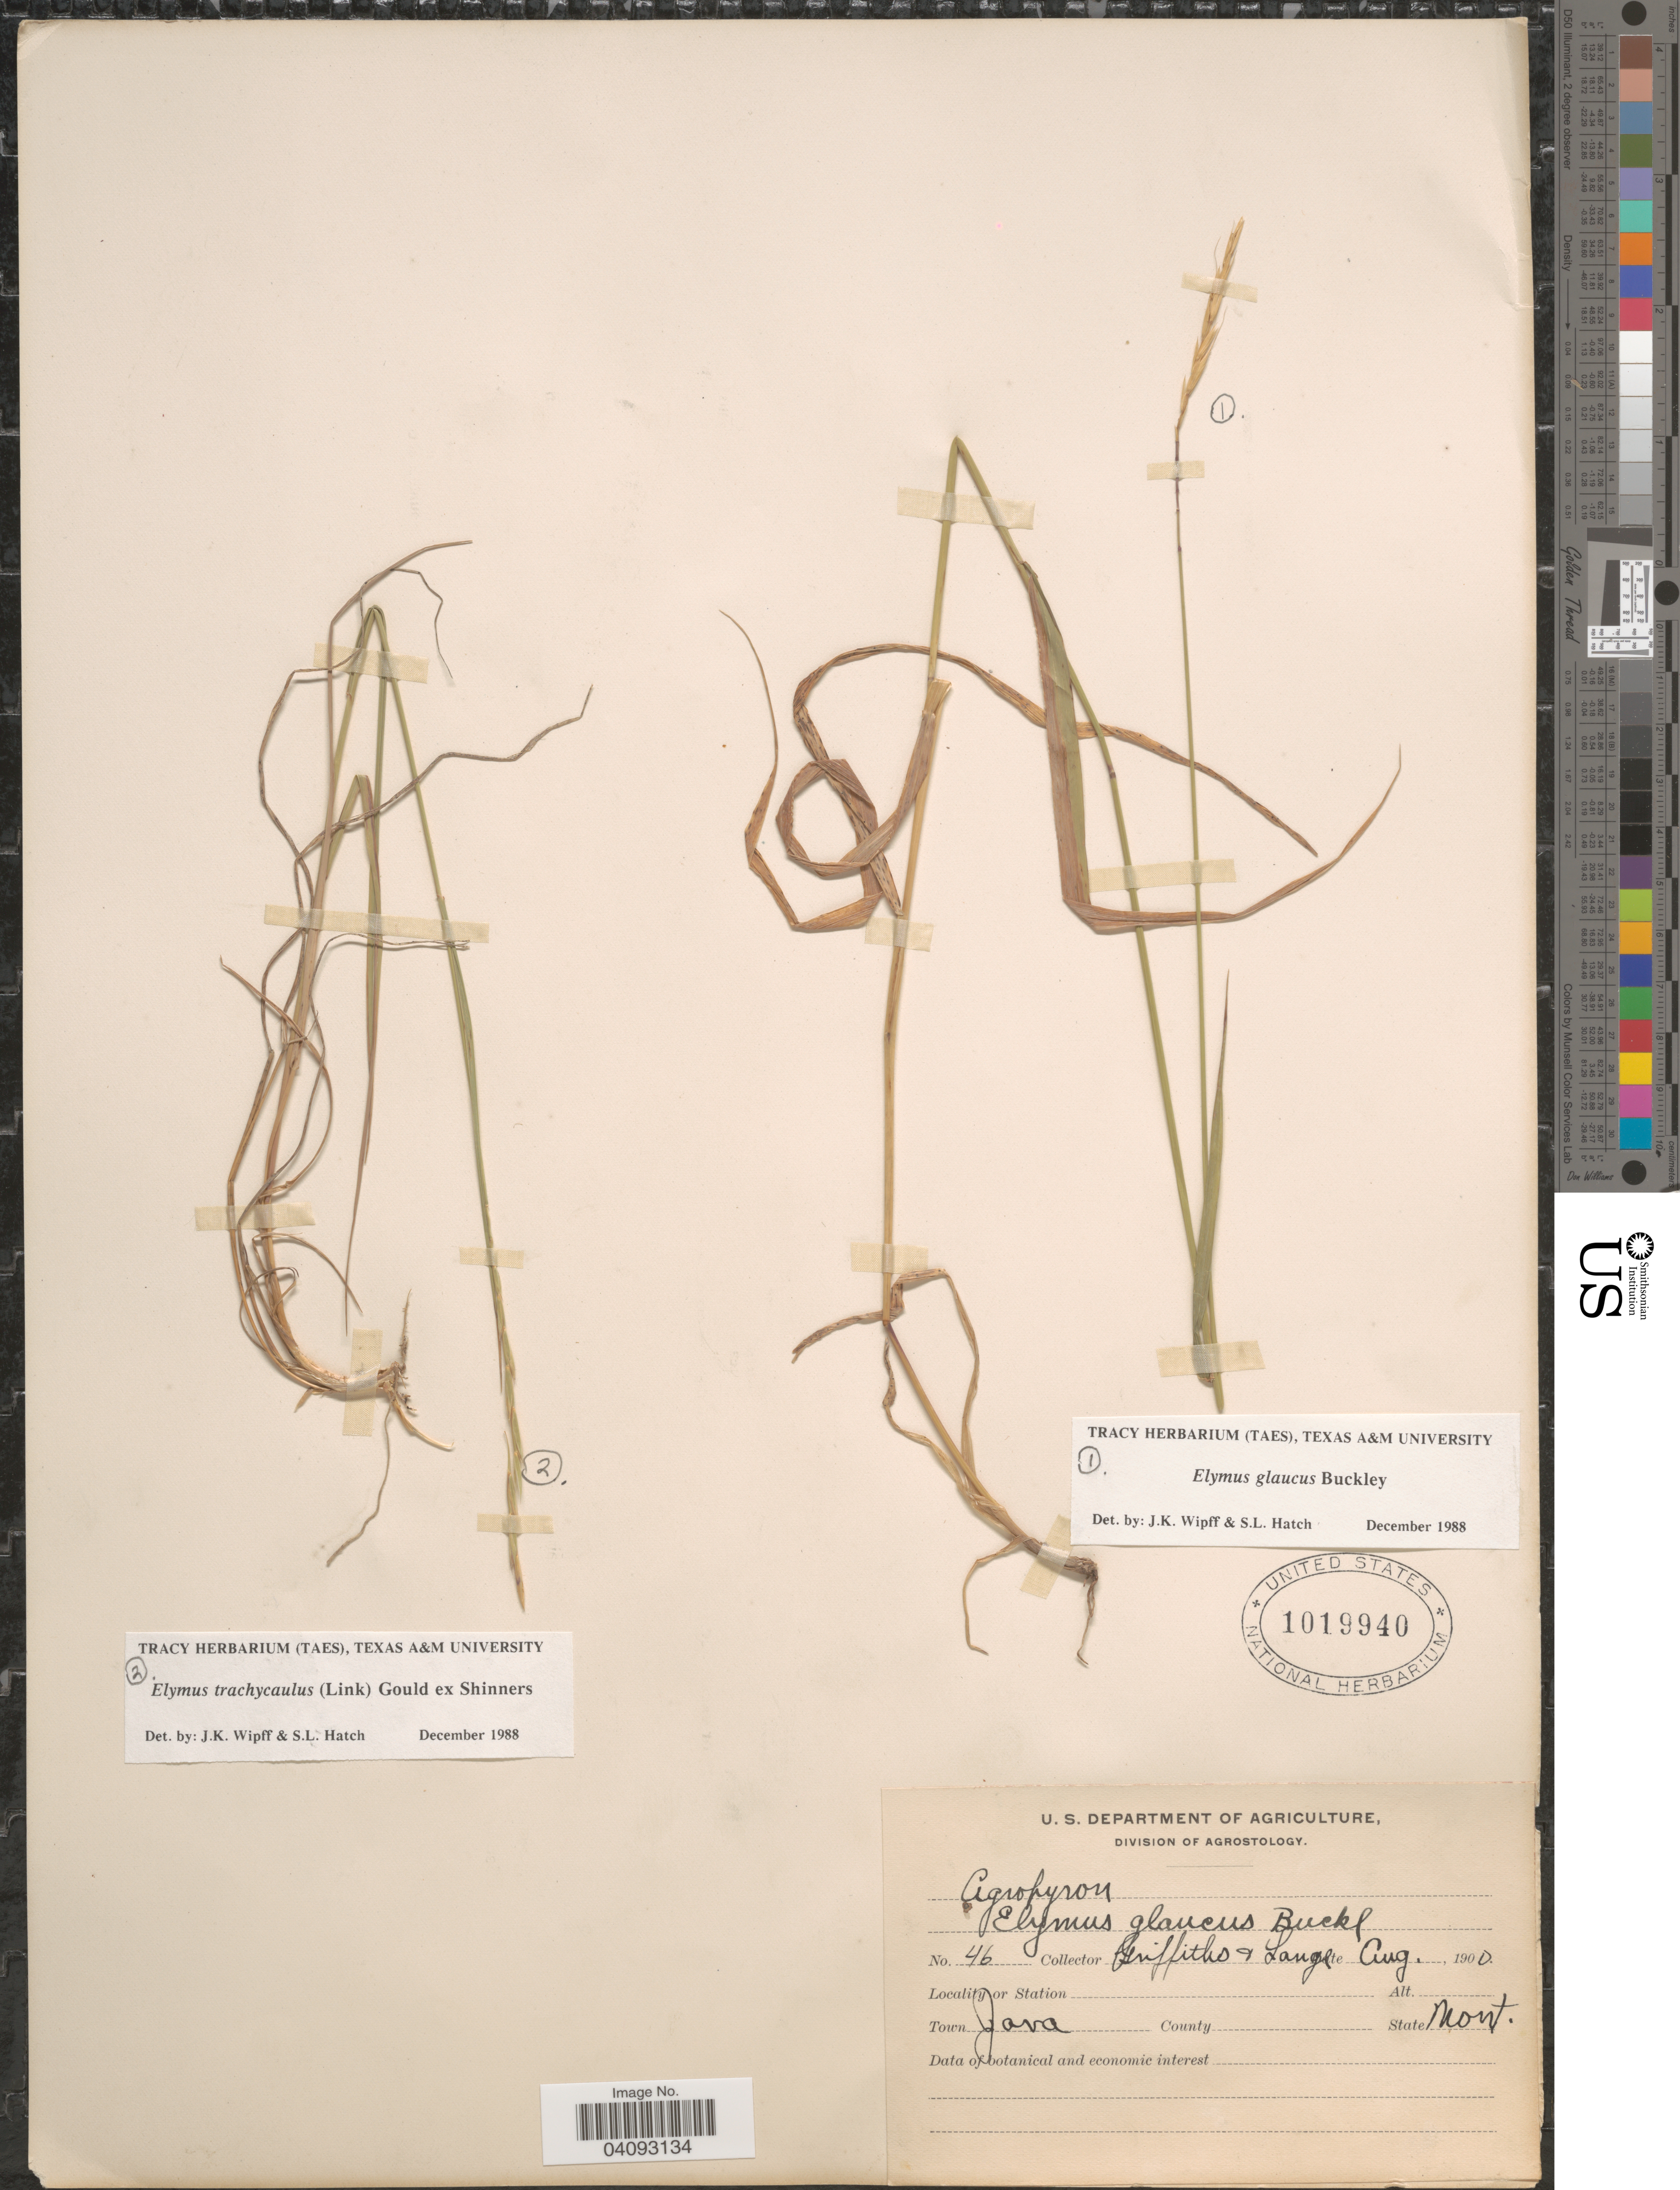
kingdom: Plantae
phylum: Tracheophyta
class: Liliopsida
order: Poales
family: Poaceae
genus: Elymus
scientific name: Elymus glaucus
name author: Buckley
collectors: -- Griffiths & -- Lange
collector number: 46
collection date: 1900-08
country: United States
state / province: Montana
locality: Town Java.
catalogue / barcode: US 1019940